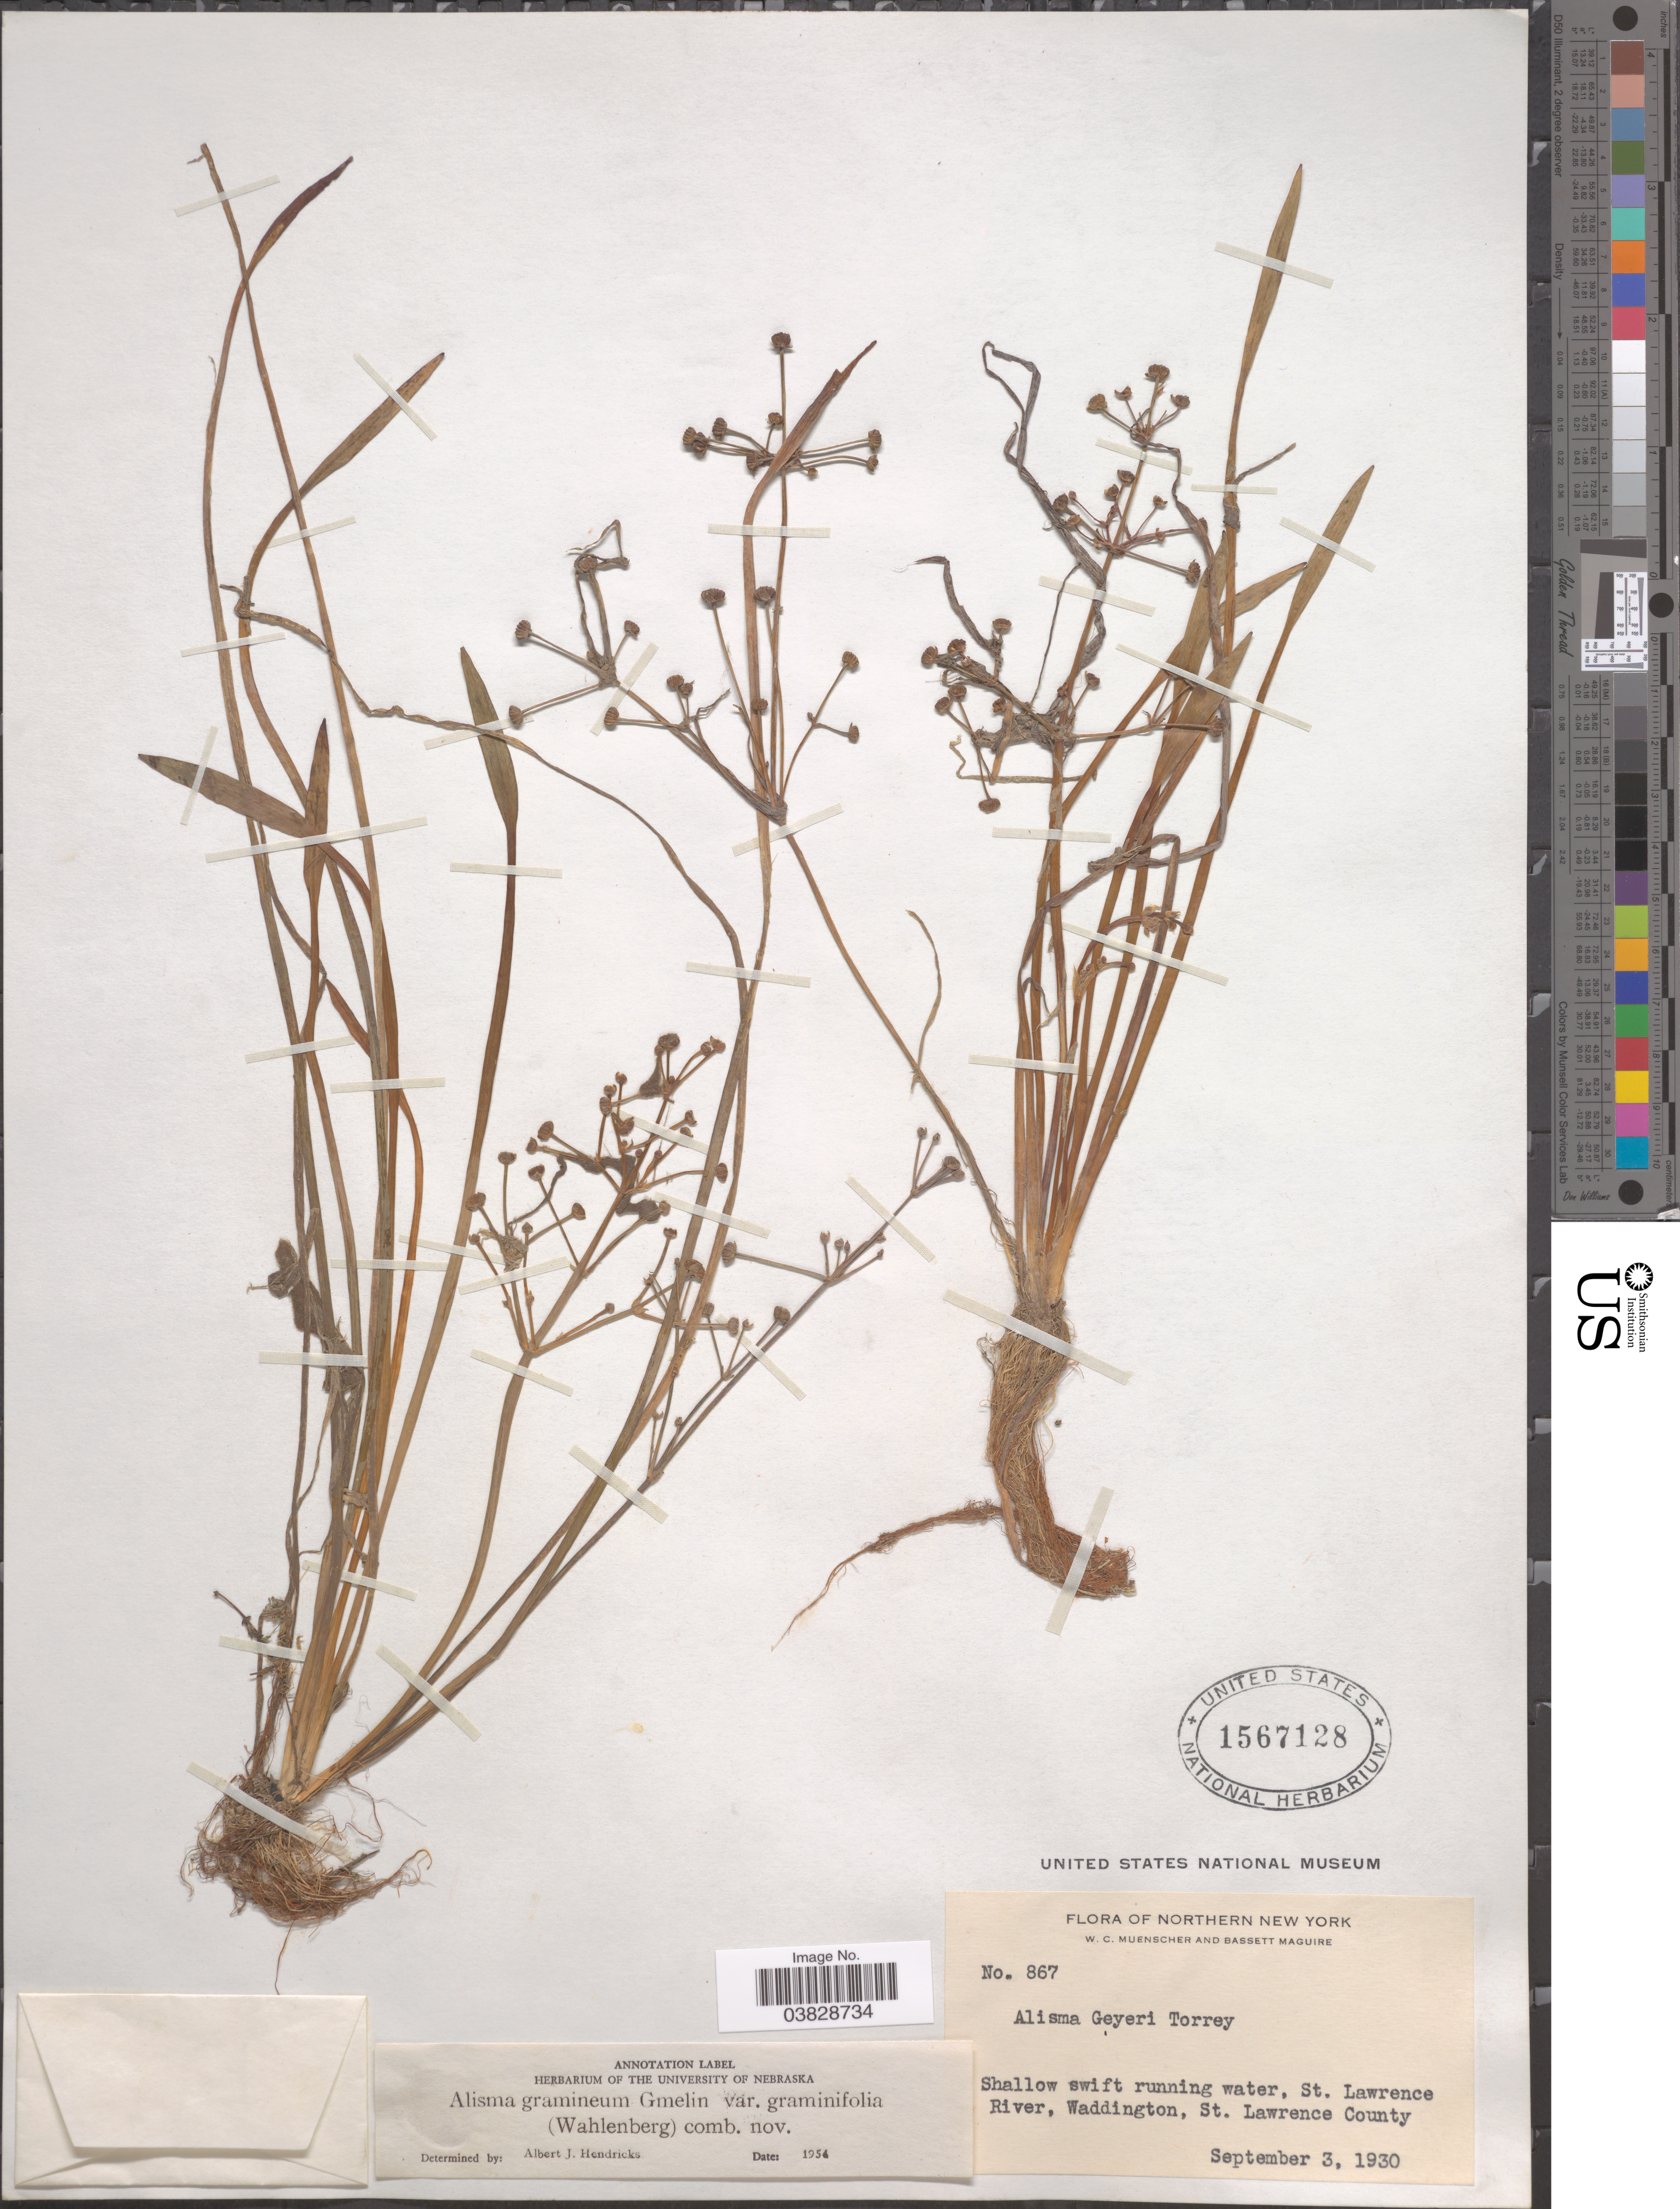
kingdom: Plantae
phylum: Tracheophyta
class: Liliopsida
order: Alismatales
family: Alismataceae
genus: Alisma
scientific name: Alisma gramineum var. graminifolia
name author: (Wahlenb.) A.J.Hendricks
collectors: W. Muenscher & B. Maguire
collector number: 867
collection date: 1930-09-03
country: United States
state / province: New York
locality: Northern New York. Shallow swift running water, St. Lawrence River, Waddington, St. Lawrence County.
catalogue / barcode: US 1567128